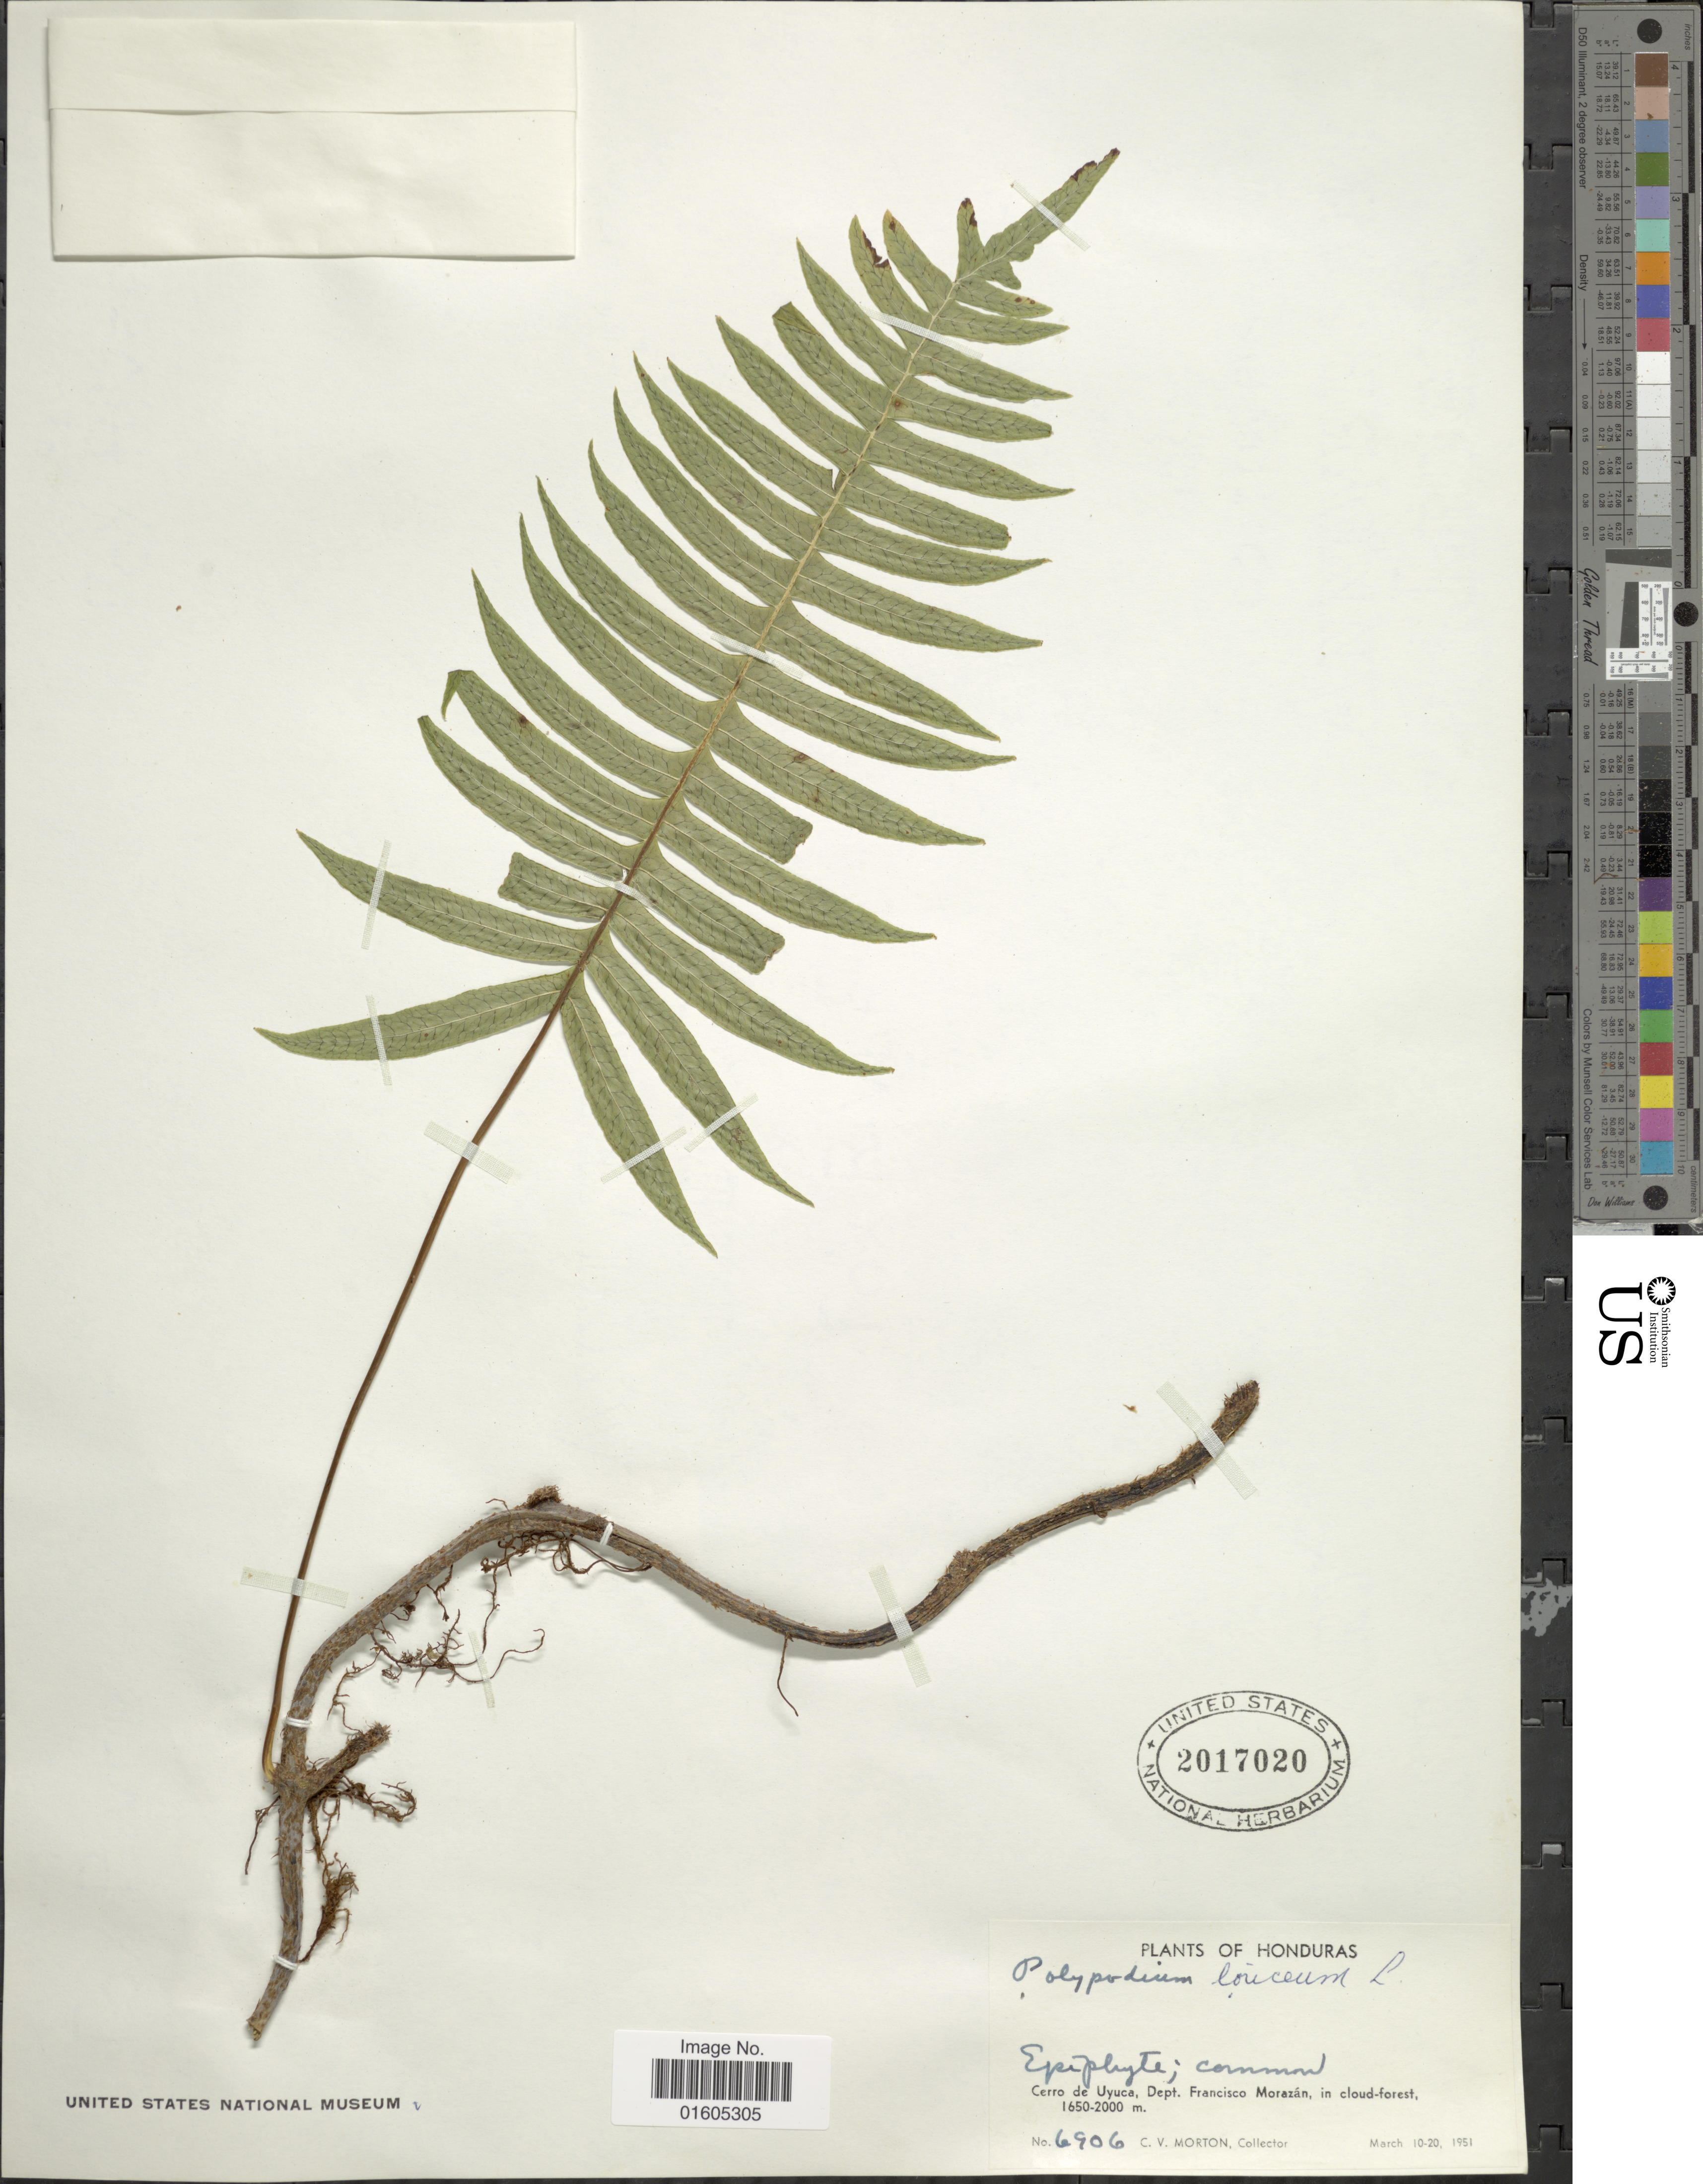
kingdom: Plantae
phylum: Tracheophyta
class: Polypodiopsida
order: Polypodiales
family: Polypodiaceae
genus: Serpocaulon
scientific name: Serpocaulon loriceum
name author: (L.) A.R. Sm.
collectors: C. V. Morton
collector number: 6906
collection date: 1951-03-10/1951-03-20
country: Honduras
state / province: Fco. Morazán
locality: Cerro de Uyuca, Dept. Francisco Morazán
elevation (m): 1650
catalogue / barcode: US 2017020